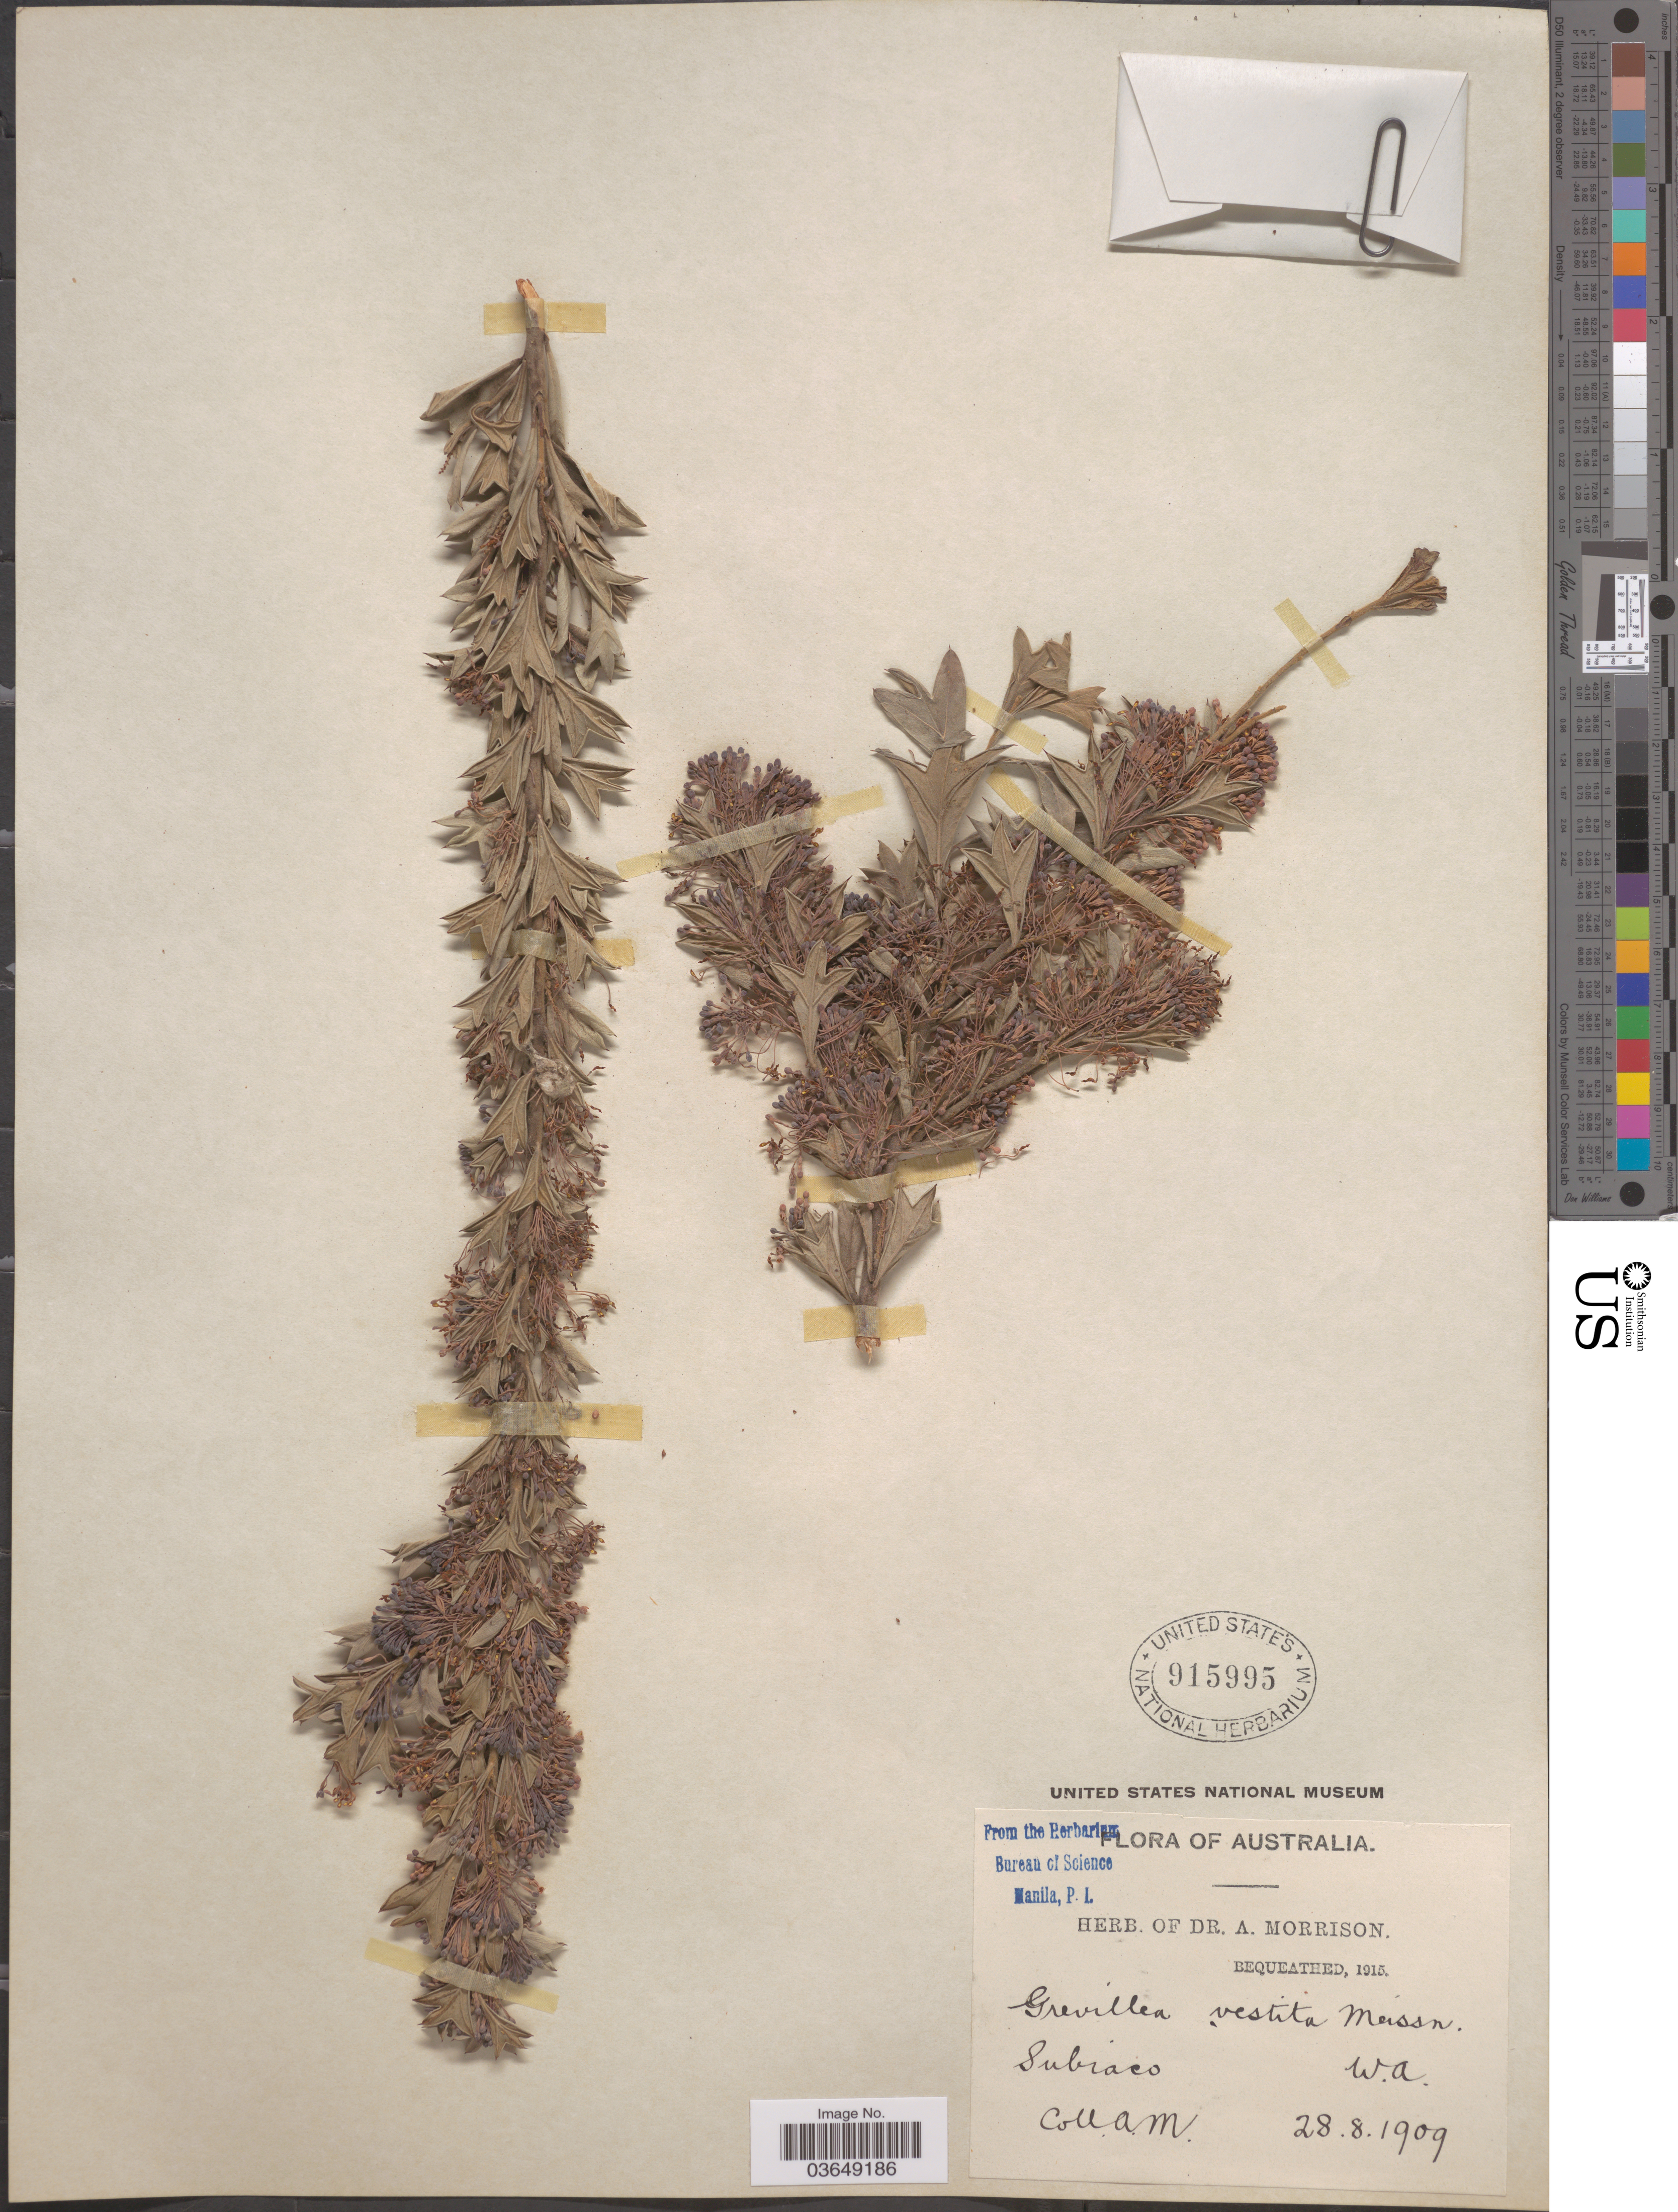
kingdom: Plantae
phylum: Tracheophyta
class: Magnoliopsida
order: Proteales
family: Proteaceae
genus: Grevillea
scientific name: Grevillea vestita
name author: (Endl.) Meisn.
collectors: A. Morrison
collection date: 1909-08-28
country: Australia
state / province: Western Australia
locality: Subiaco.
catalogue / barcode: US 915995